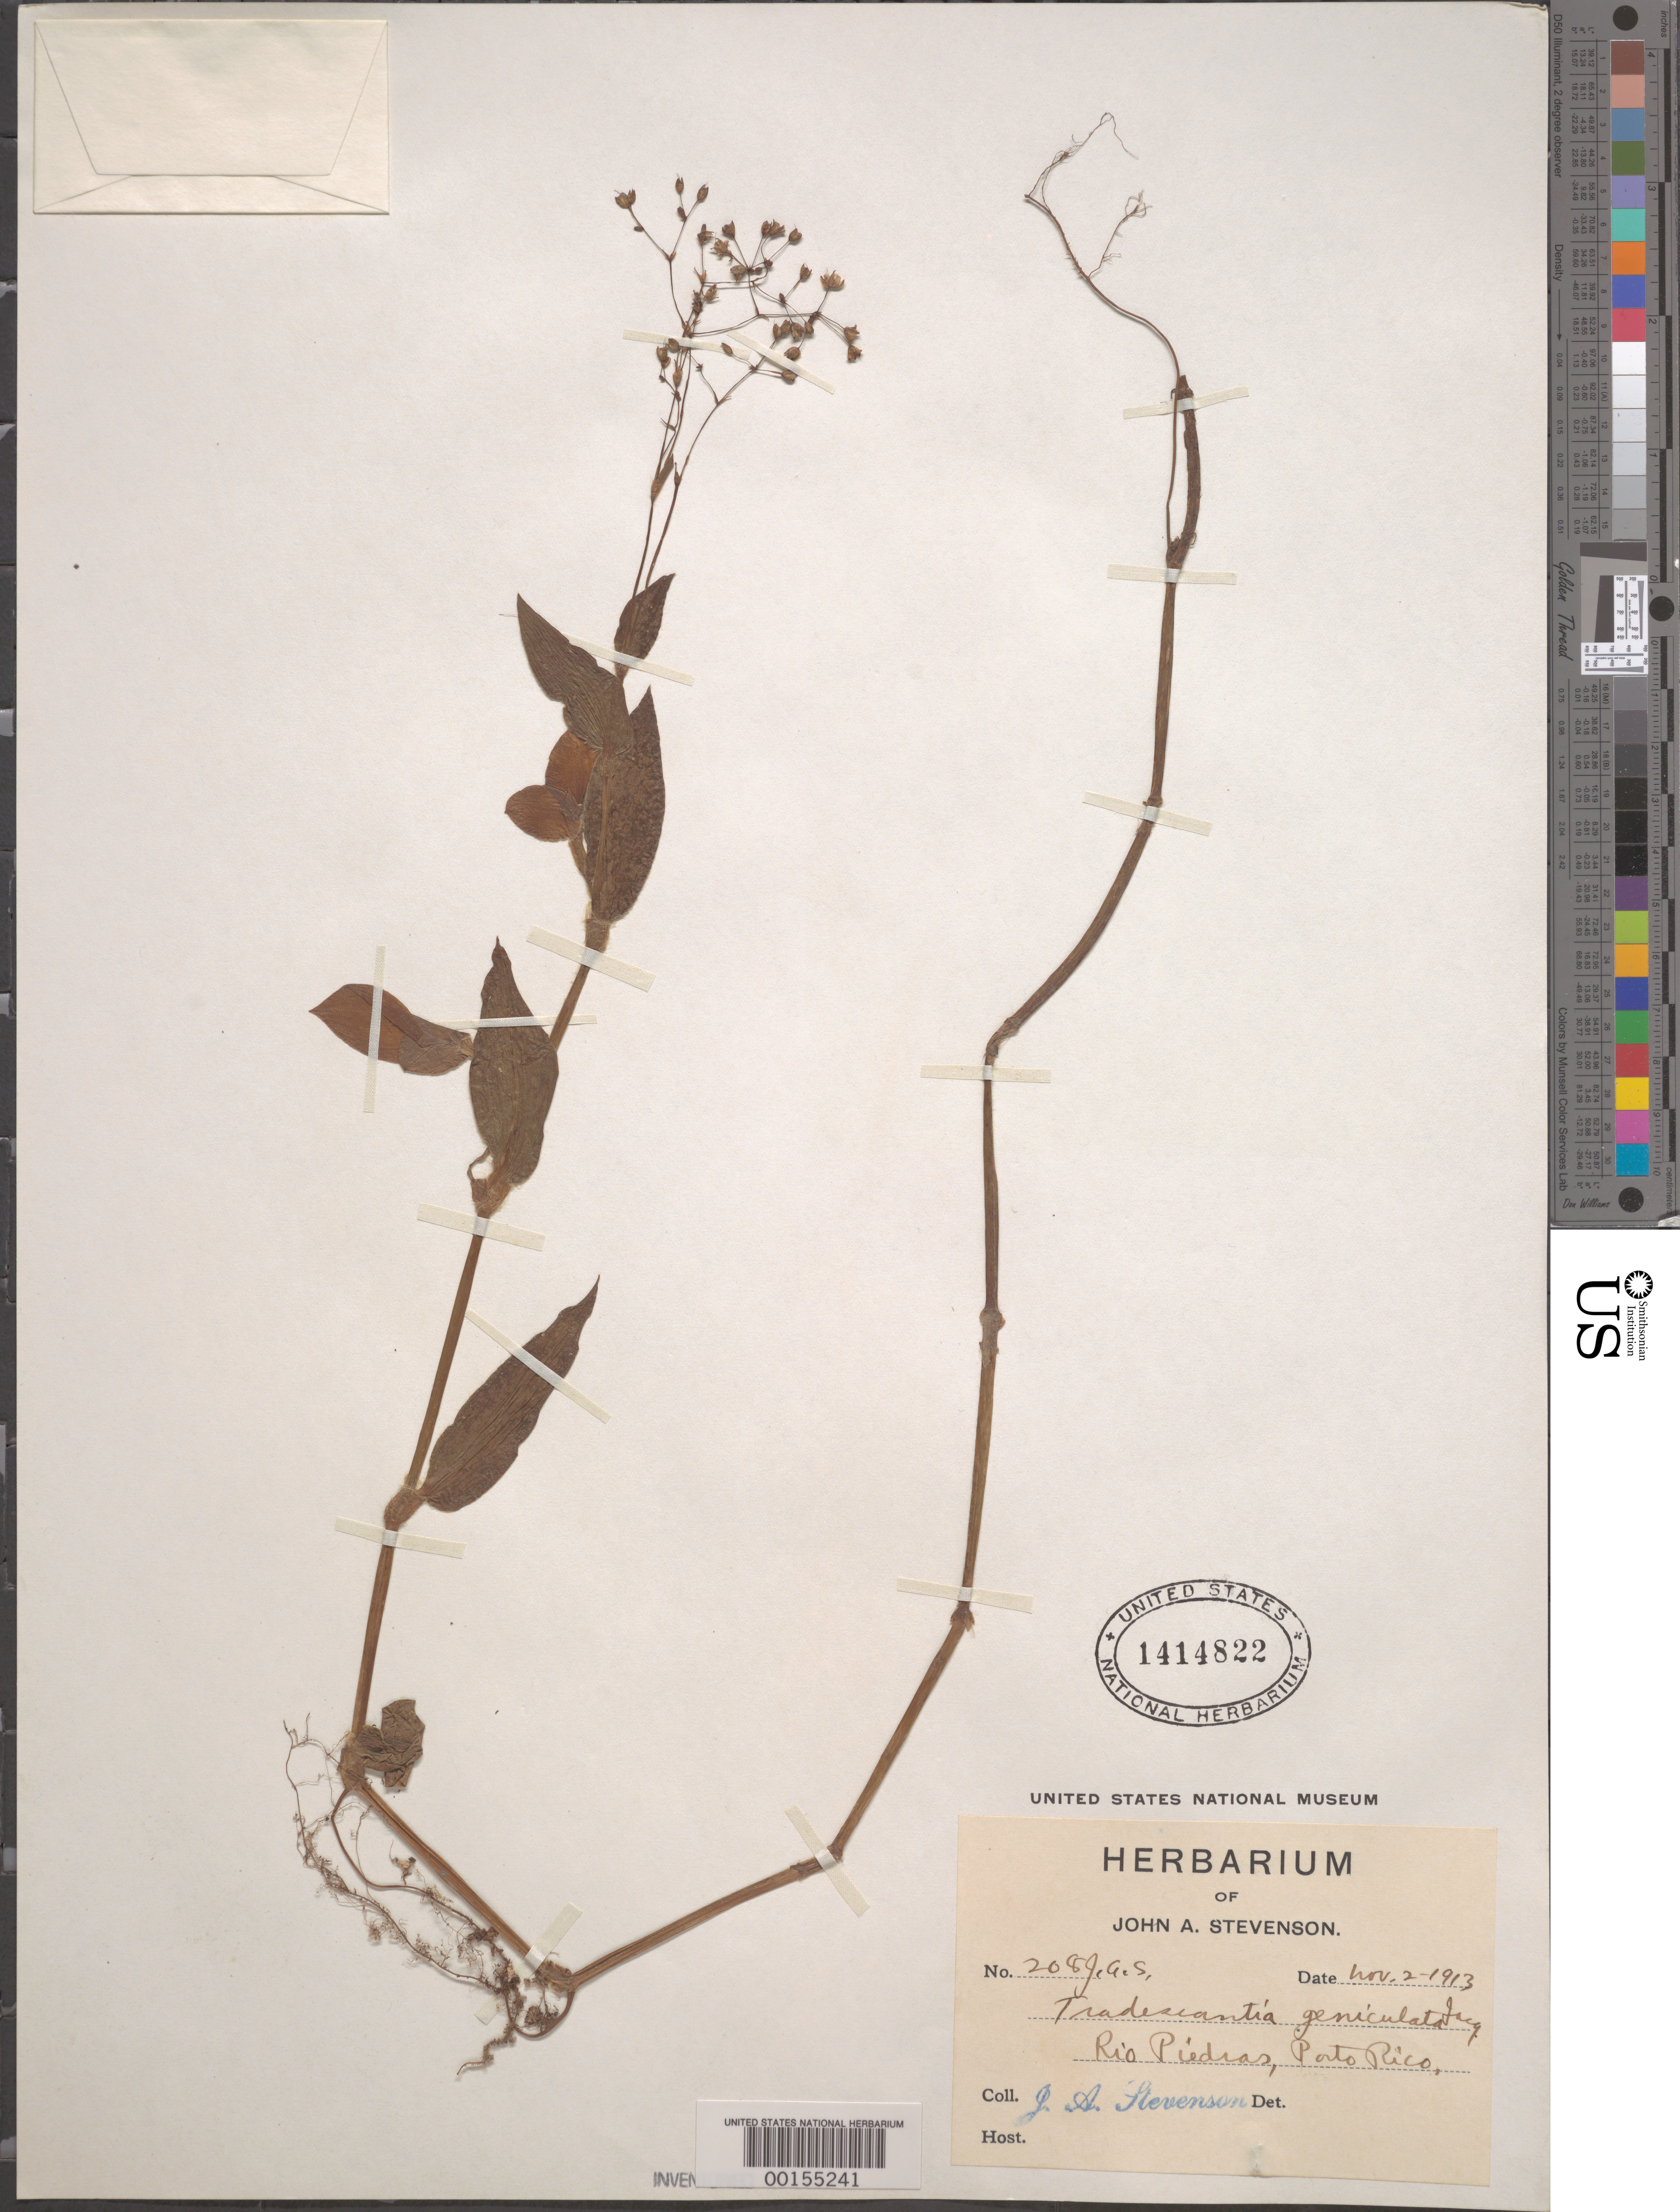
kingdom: Plantae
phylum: Tracheophyta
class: Liliopsida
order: Commelinales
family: Commelinaceae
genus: Gibasis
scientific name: Gibasis pauciflora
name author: (Urb. & Ekman) D.R. Hunt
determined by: Faden, Robert B., (US), Smithsonian Institution - National Museum of Natural History (UNITED STATES)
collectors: J. Stevenson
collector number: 208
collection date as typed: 02 Nov 1913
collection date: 1913-11-02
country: Puerto Rico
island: Greater Antilles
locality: Rio piedras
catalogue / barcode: US 1414822